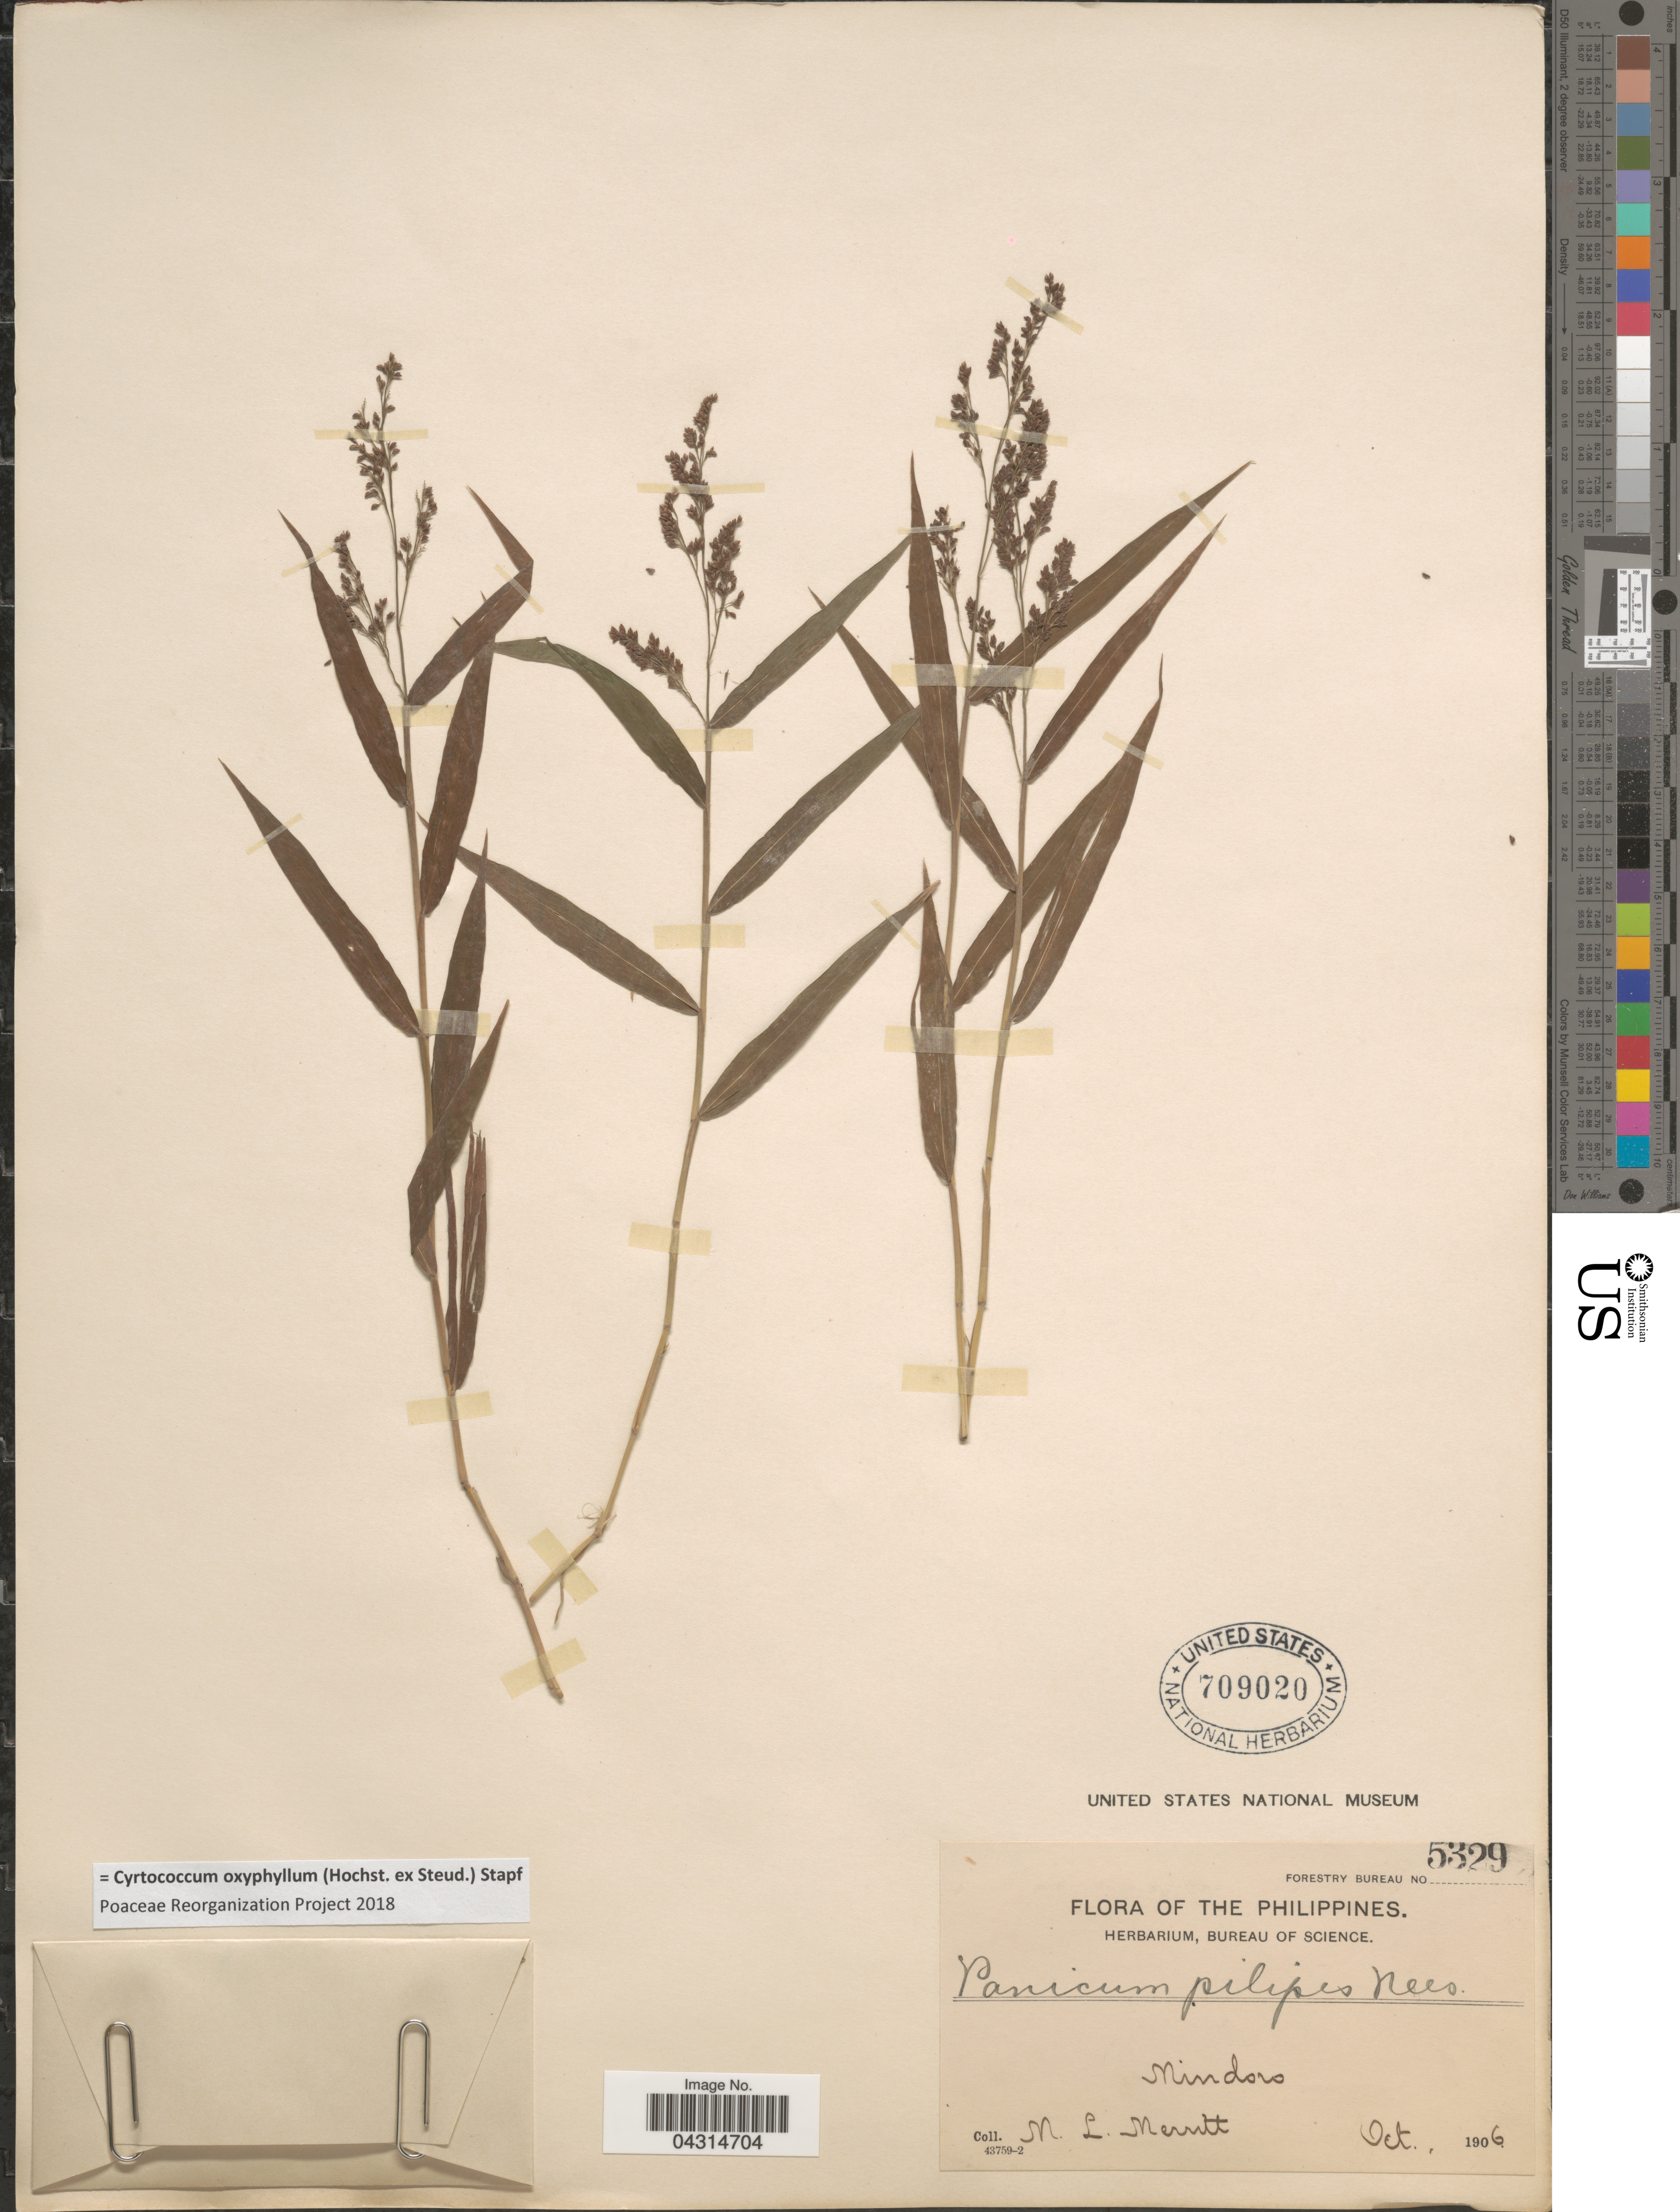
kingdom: Plantae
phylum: Tracheophyta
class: Liliopsida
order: Poales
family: Poaceae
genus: Cyrtococcum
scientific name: Cyrtococcum oxyphyllum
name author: (Steud.) Stapf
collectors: M. L. Merritt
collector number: Forestry Bureau 5329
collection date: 1906-10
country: Philippines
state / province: Mimaropa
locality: Mindoro.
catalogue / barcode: US 709020